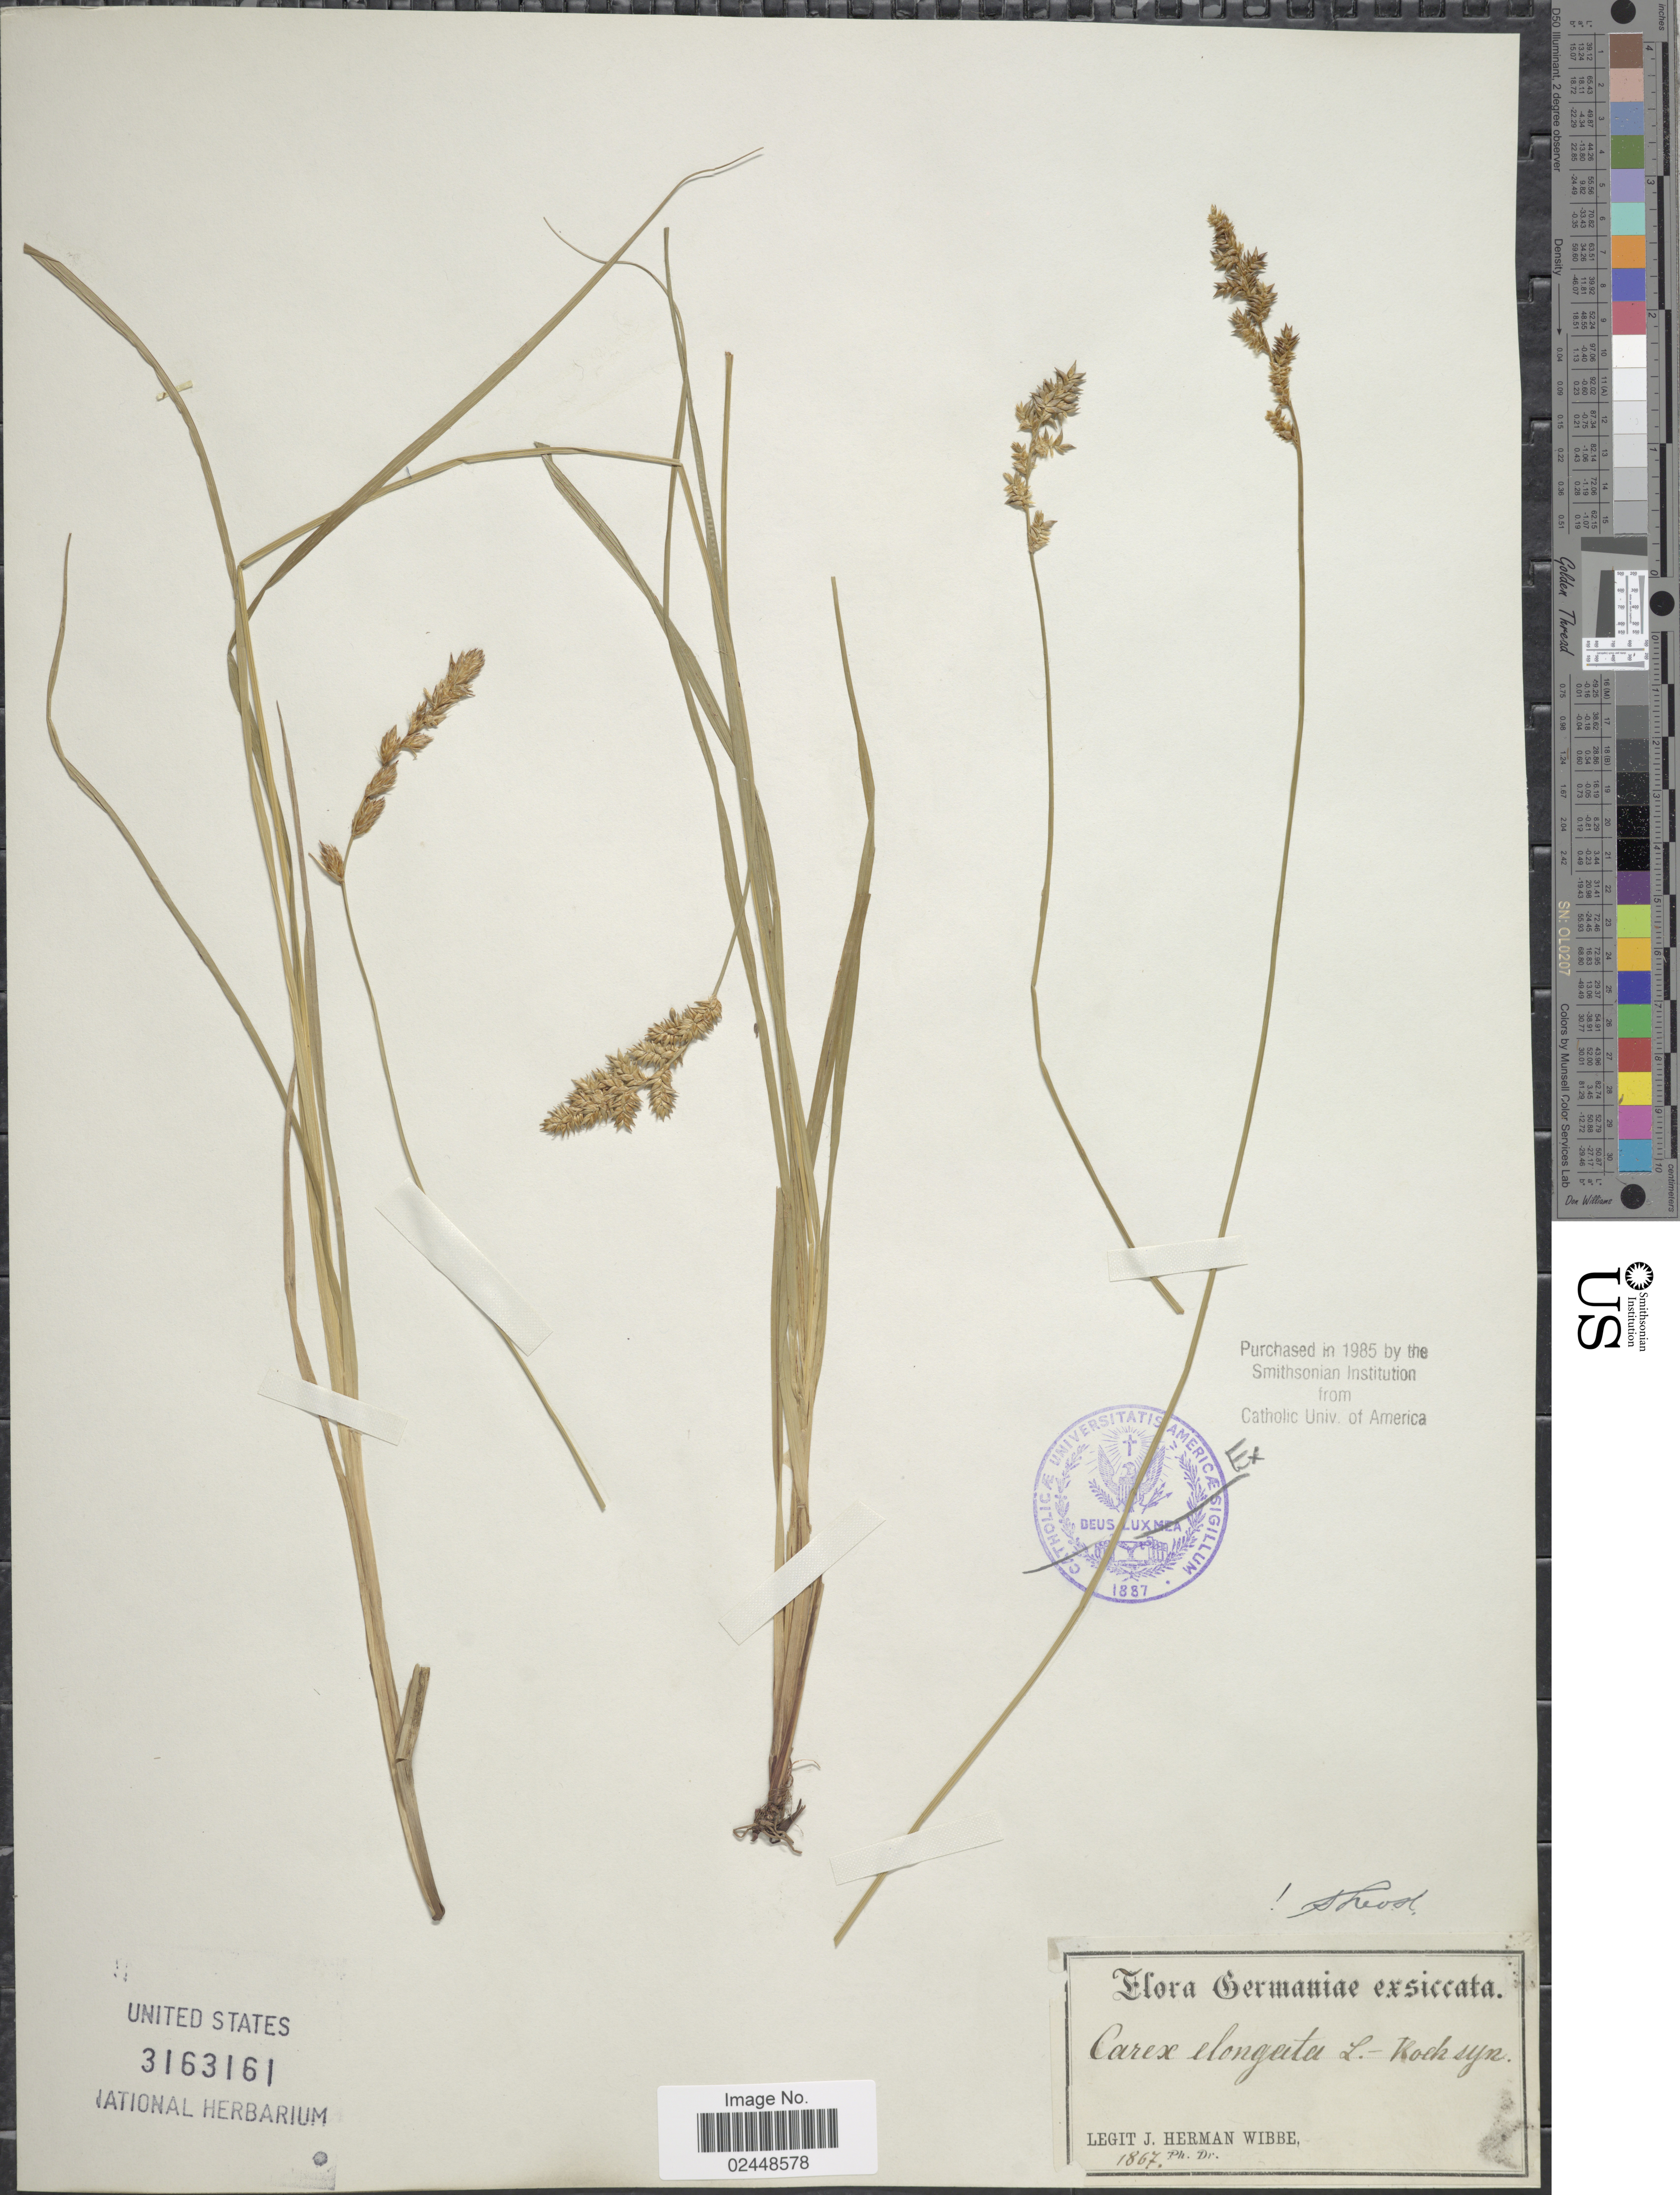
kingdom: Plantae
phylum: Tracheophyta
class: Liliopsida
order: Poales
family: Cyperaceae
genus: Carex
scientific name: Carex elongata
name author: L.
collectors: J. Wibbe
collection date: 1867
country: Germany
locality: Germaniae.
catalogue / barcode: US 3163161